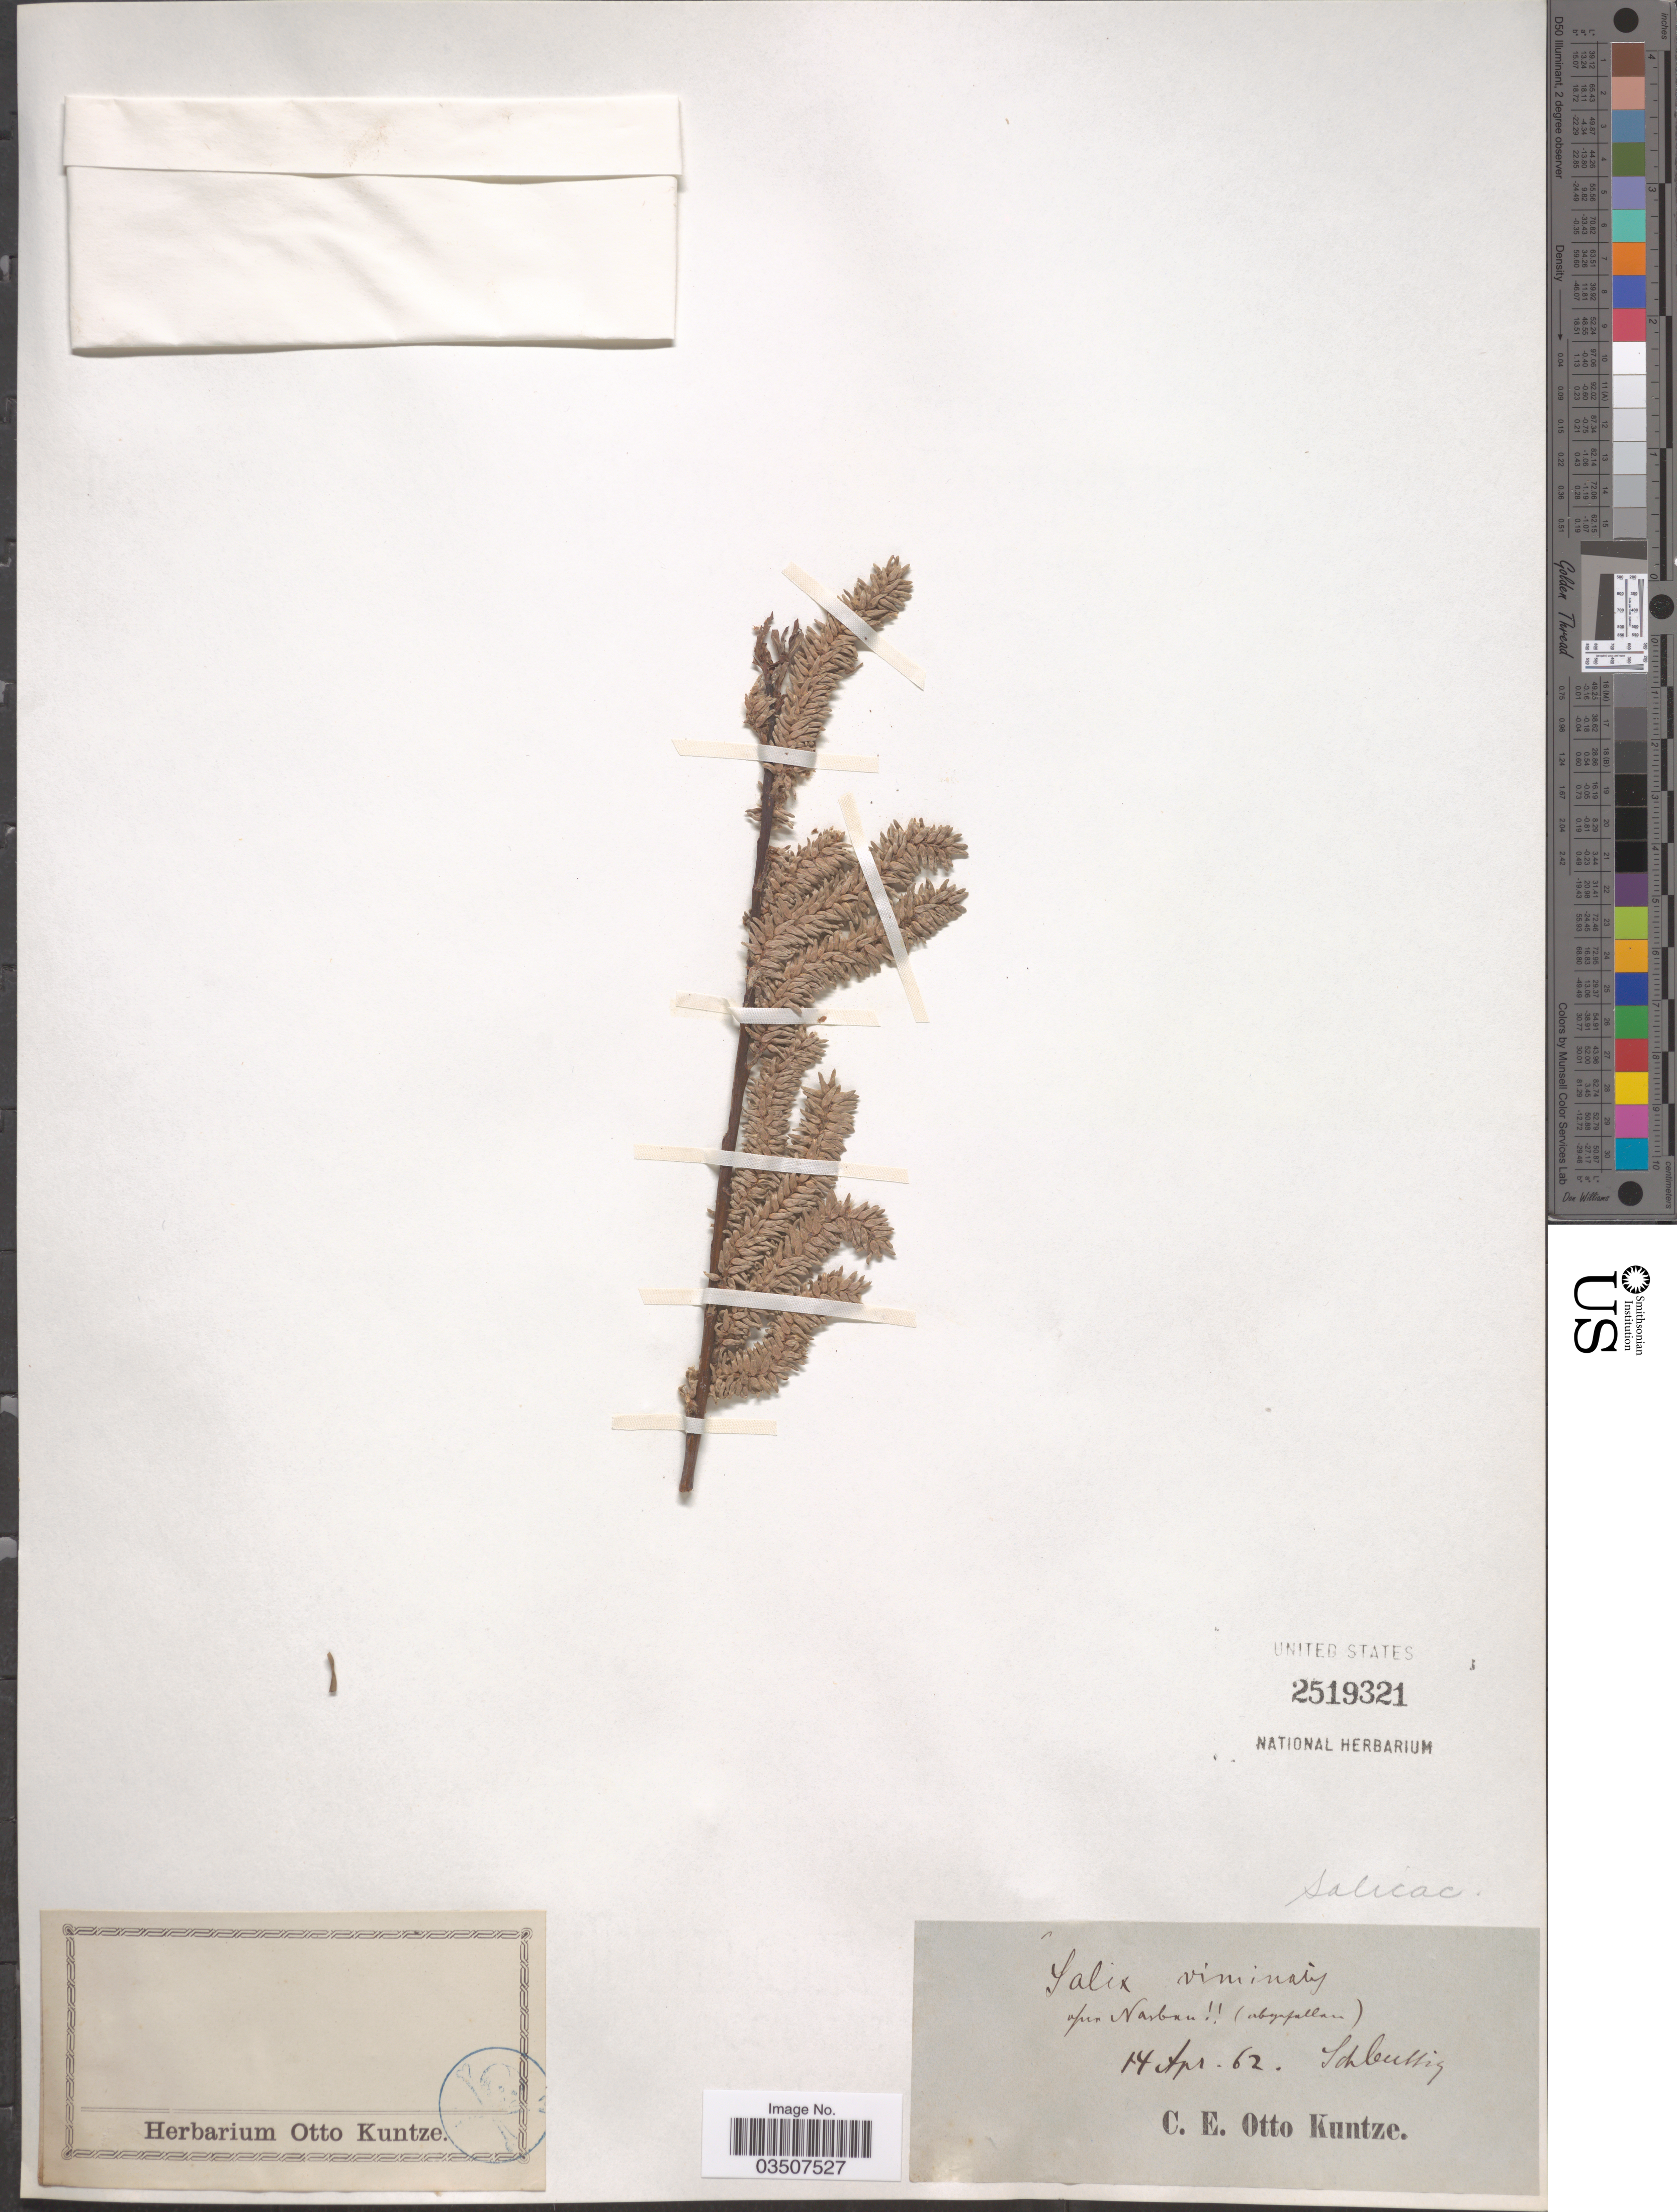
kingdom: Plantae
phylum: Tracheophyta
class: Magnoliopsida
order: Malpighiales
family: Salicaceae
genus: Salix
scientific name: Salix viminalis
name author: L.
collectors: C.E.O. Kuntze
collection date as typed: Transcribed d/m/y: 14/4/62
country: Germany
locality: Schleussig.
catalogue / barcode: US 2519321